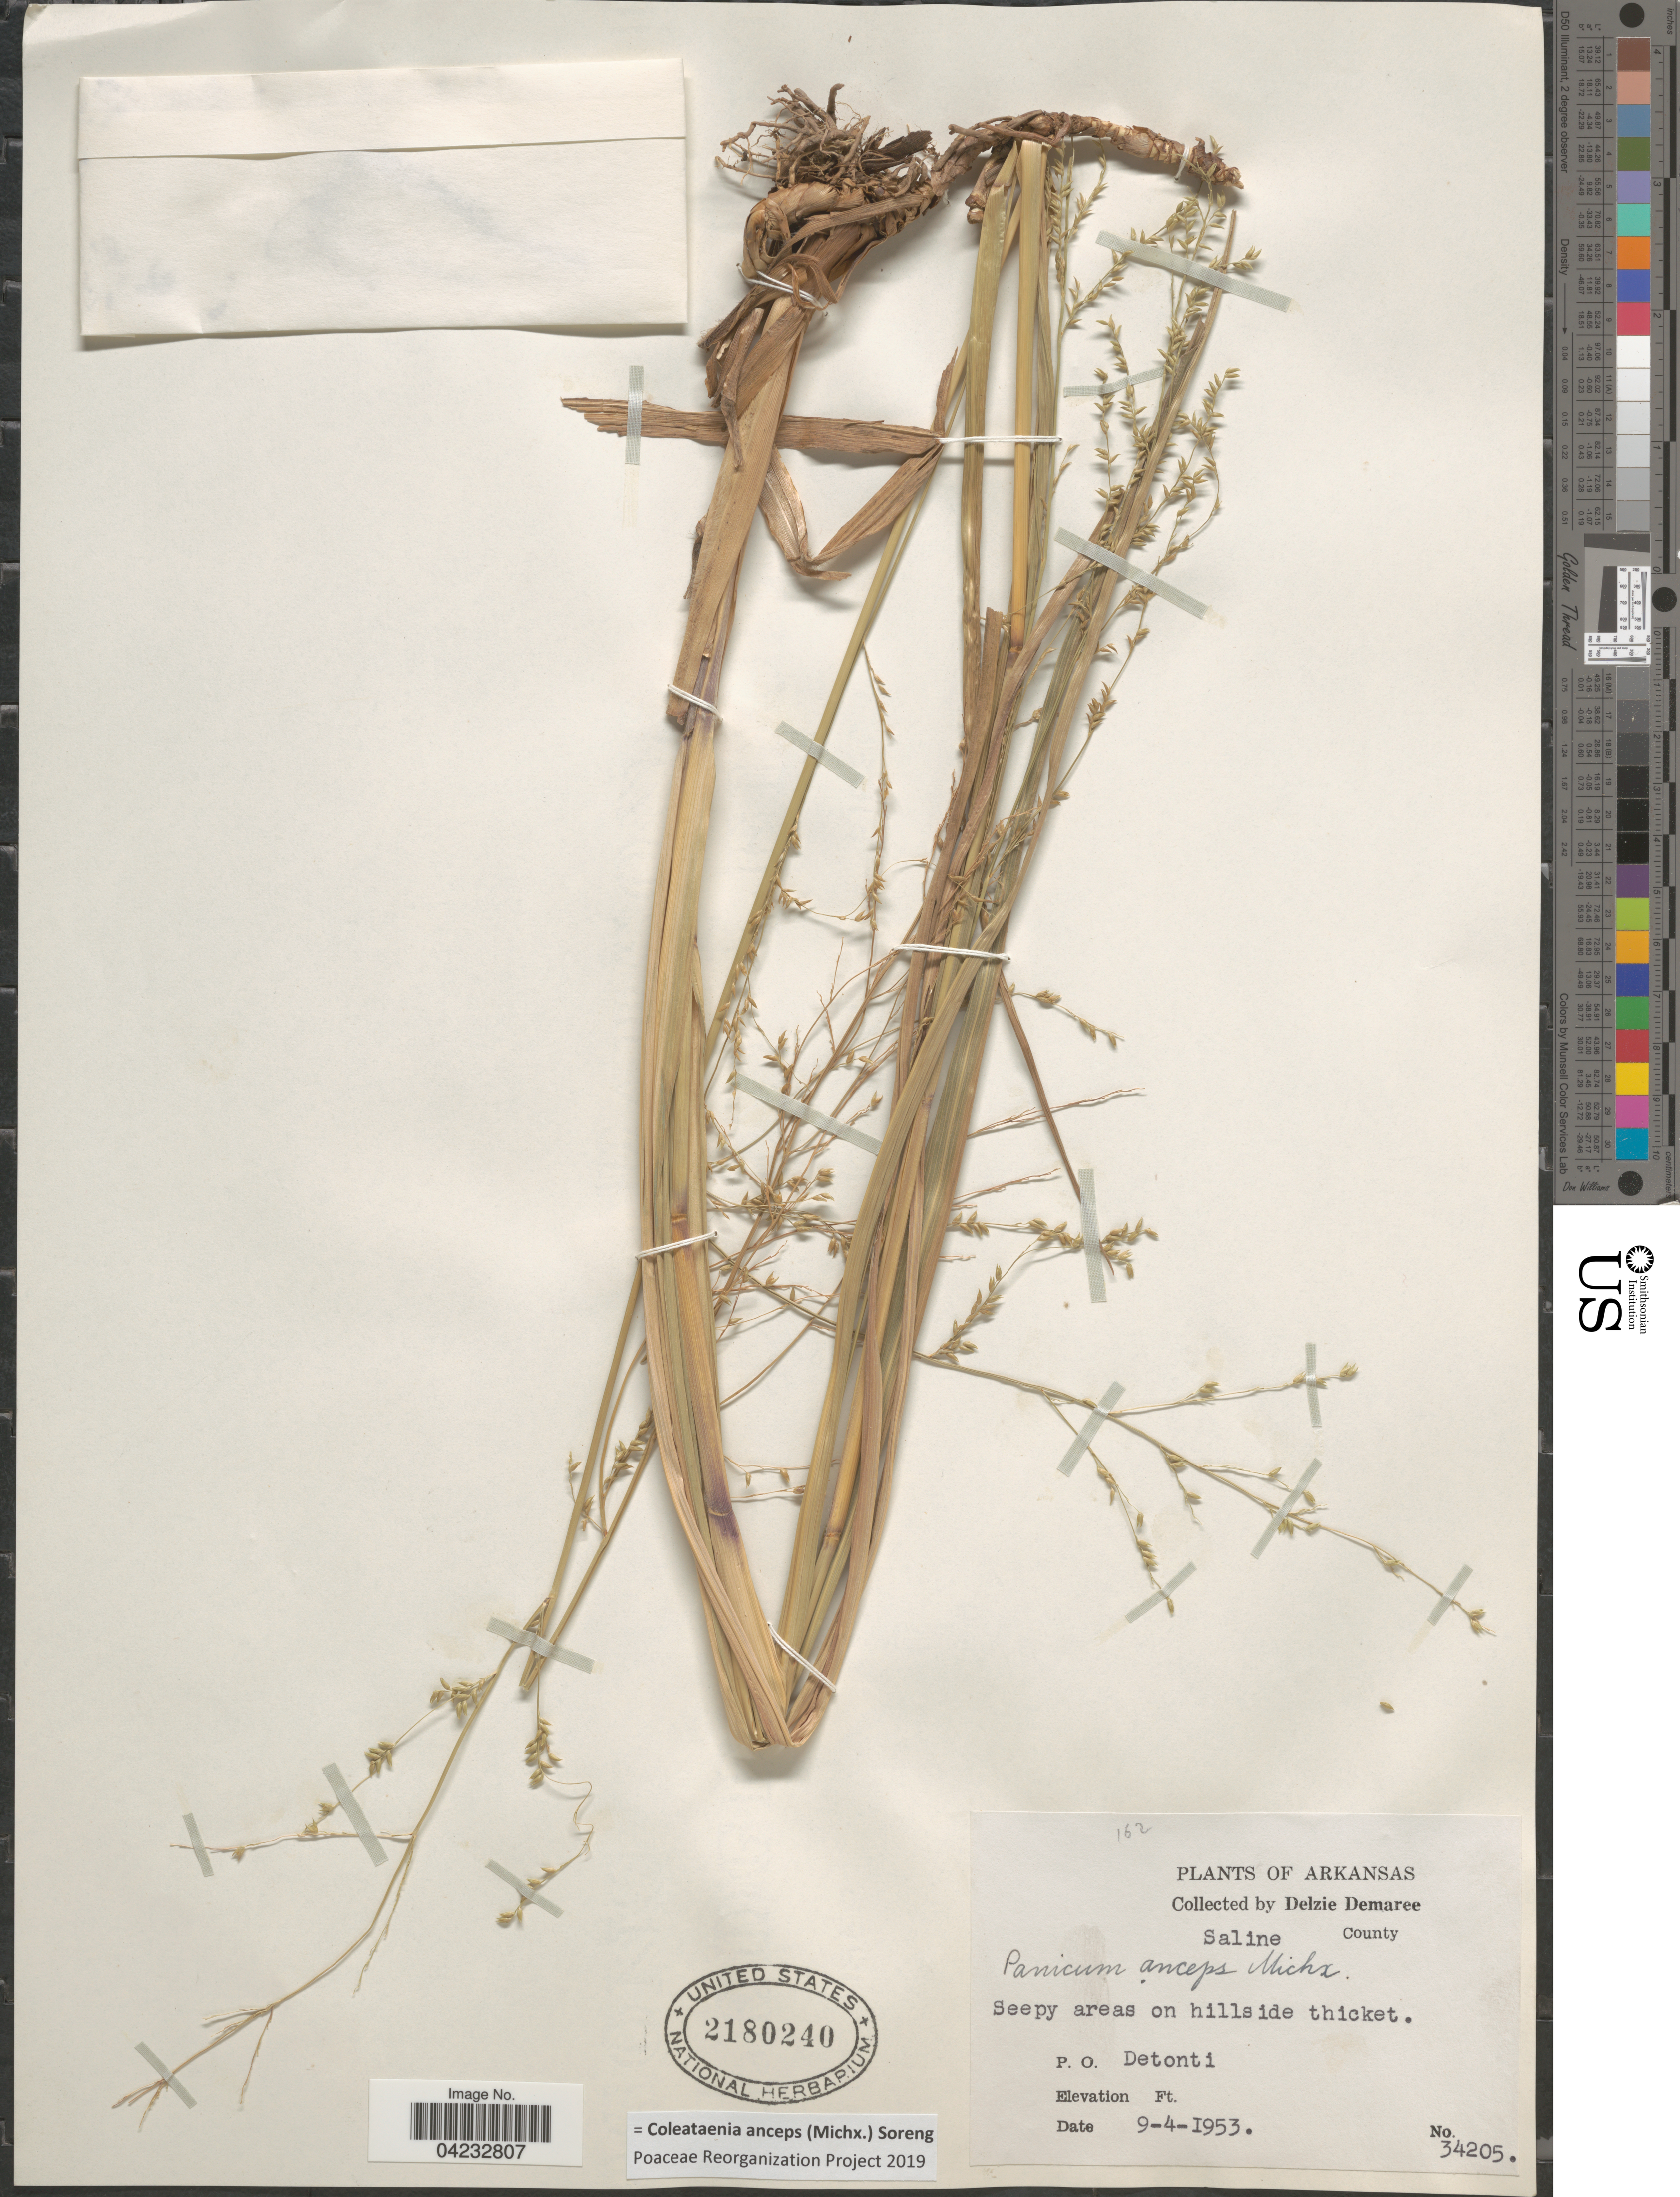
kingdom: Plantae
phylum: Tracheophyta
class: Liliopsida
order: Poales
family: Poaceae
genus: Coleataenia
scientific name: Coleataenia anceps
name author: (Michx.) Soreng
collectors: D. Demaree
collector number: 34205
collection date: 1953-09-04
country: United States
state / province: Arkansas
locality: Saline County. Seepy areas on hillside thicket. P. O. Detonti.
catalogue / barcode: US 2180240